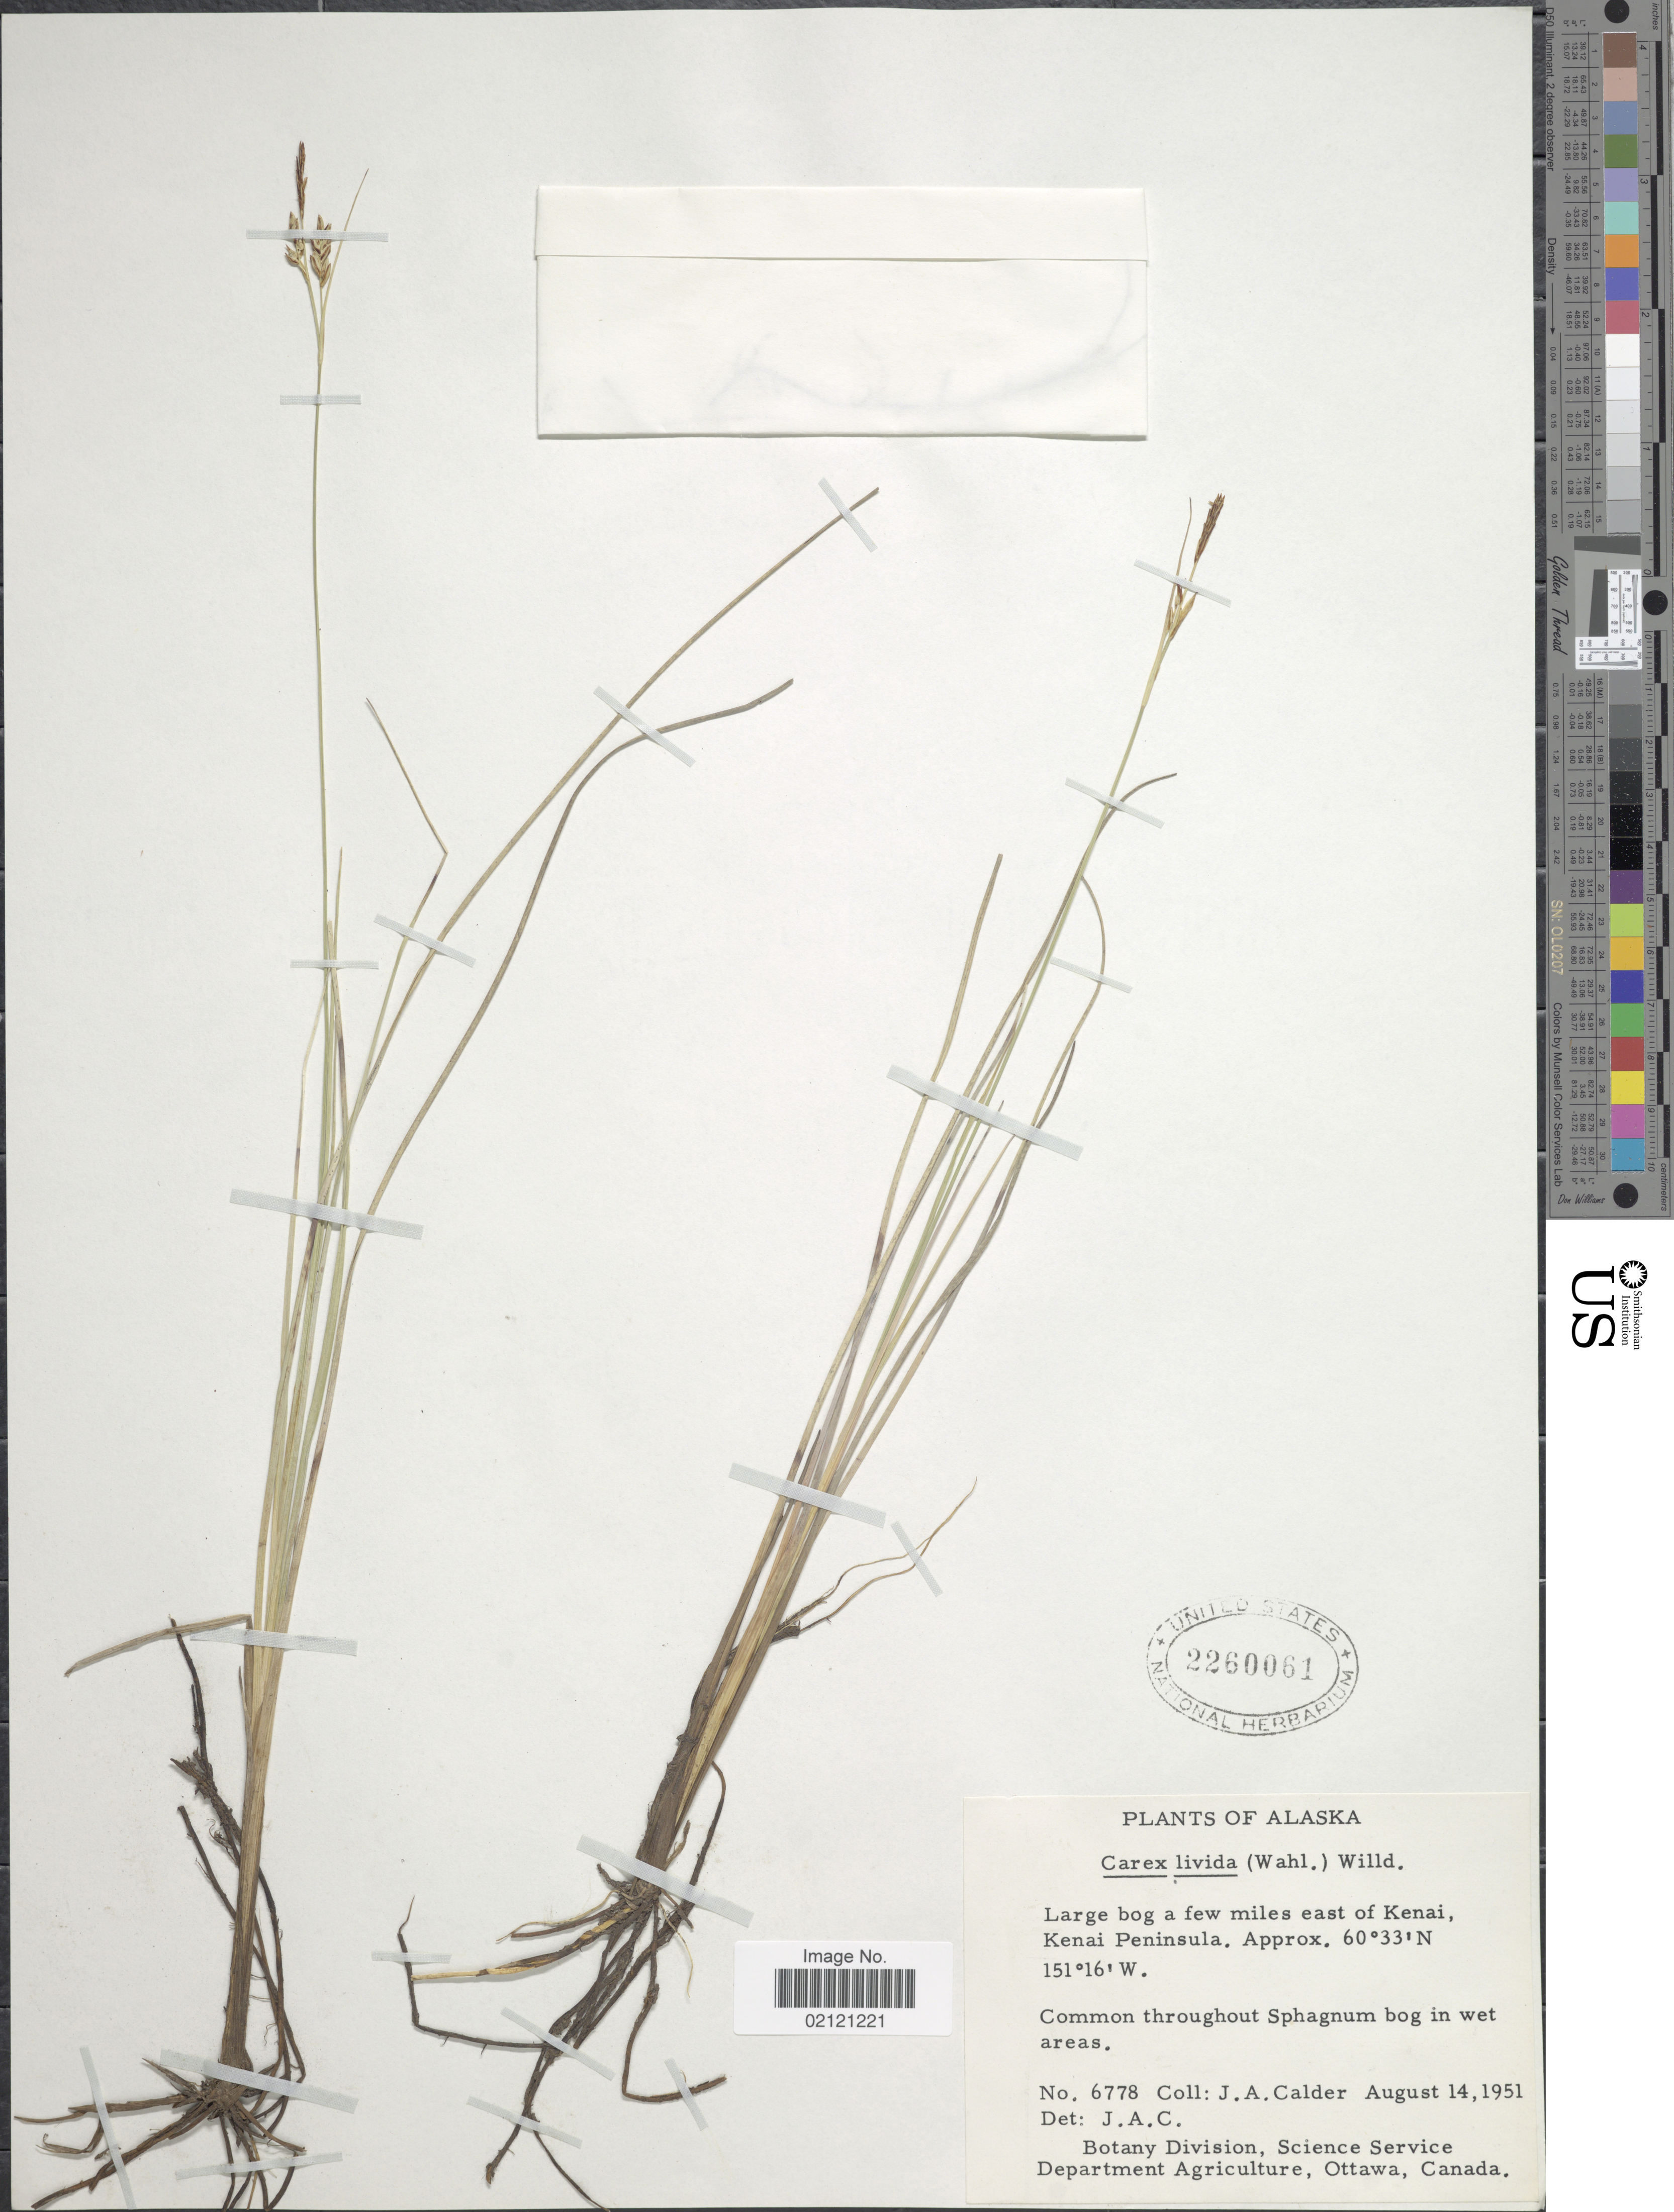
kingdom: Plantae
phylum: Tracheophyta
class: Liliopsida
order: Poales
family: Cyperaceae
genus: Carex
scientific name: Carex livida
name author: (Wahlenb.) Willd.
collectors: J. A. Calder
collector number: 6778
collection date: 1951-08-14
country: United States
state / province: Alaska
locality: Large bog a few miles east of Kenai, Kenai Peninsula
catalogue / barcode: US 2260061